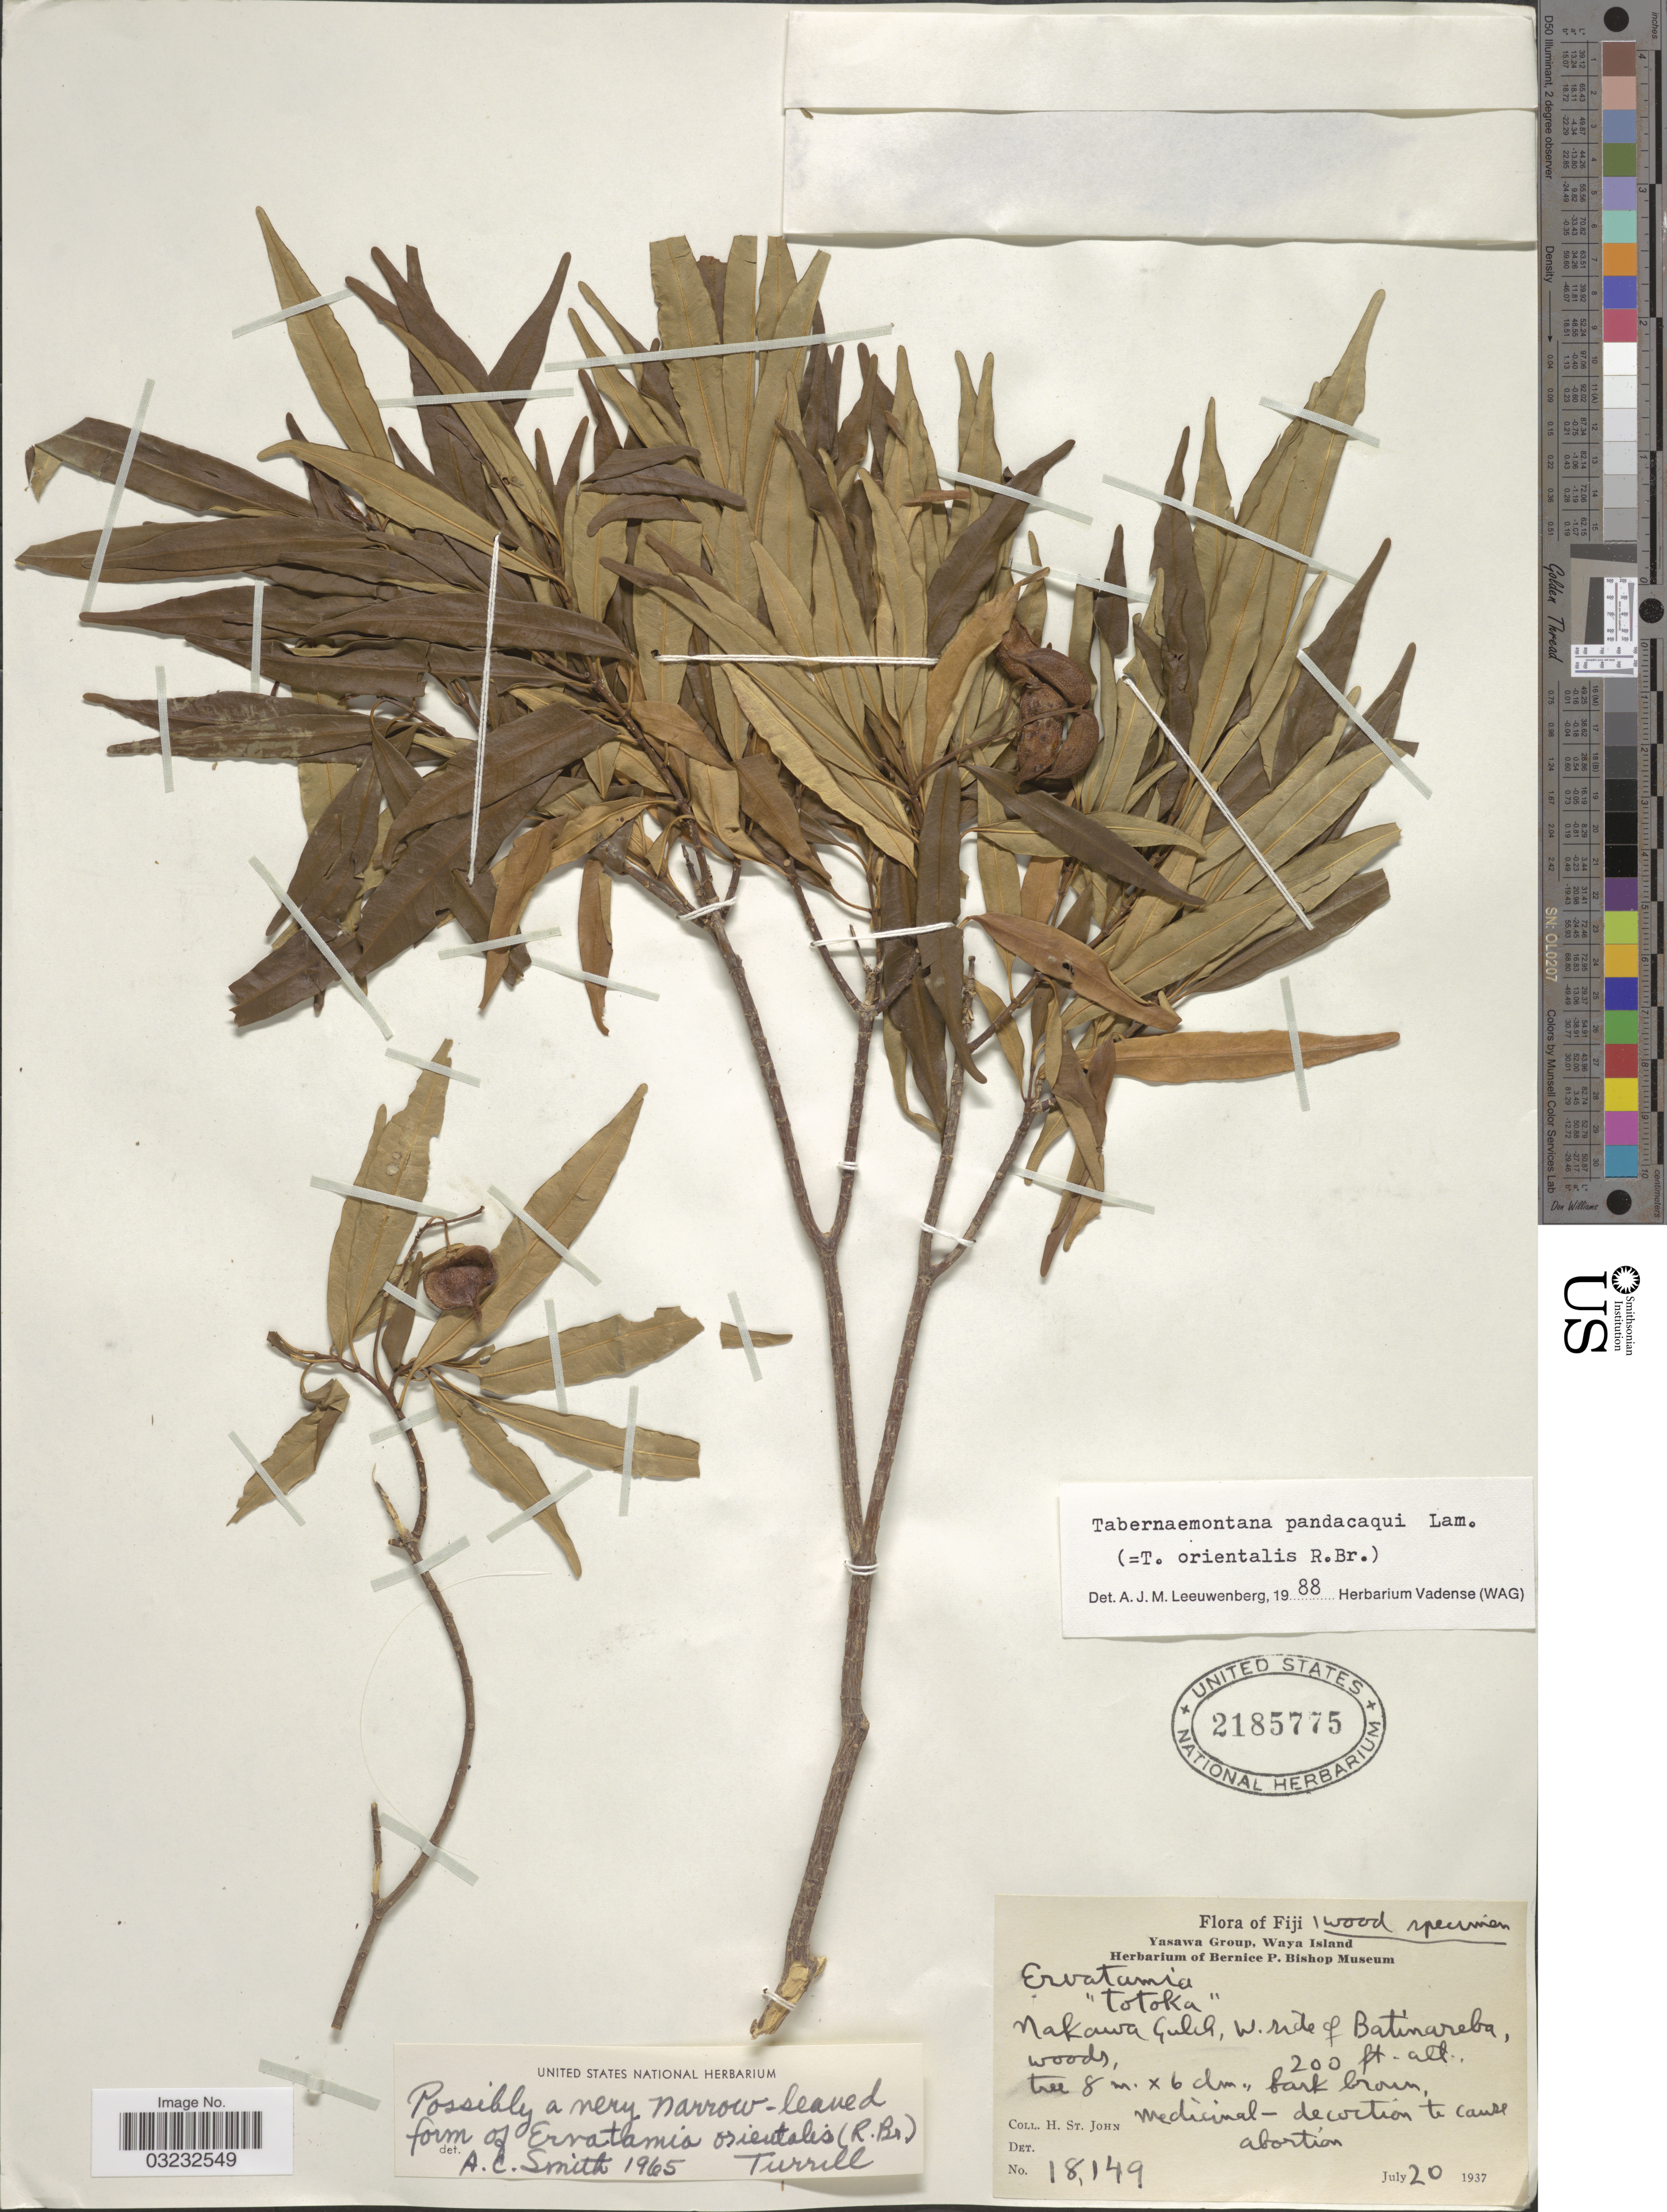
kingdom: Plantae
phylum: Tracheophyta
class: Magnoliopsida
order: Gentianales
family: Apocynaceae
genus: Tabernaemontana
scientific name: Tabernaemontana pandacaqui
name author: Poir.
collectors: H. St. John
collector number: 18149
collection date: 1937-07-20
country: Fiji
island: Waya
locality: Yasawa Group, Waya Island, Nakawa Gulch, W. ride of Batinareba.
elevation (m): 61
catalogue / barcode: US 2185775